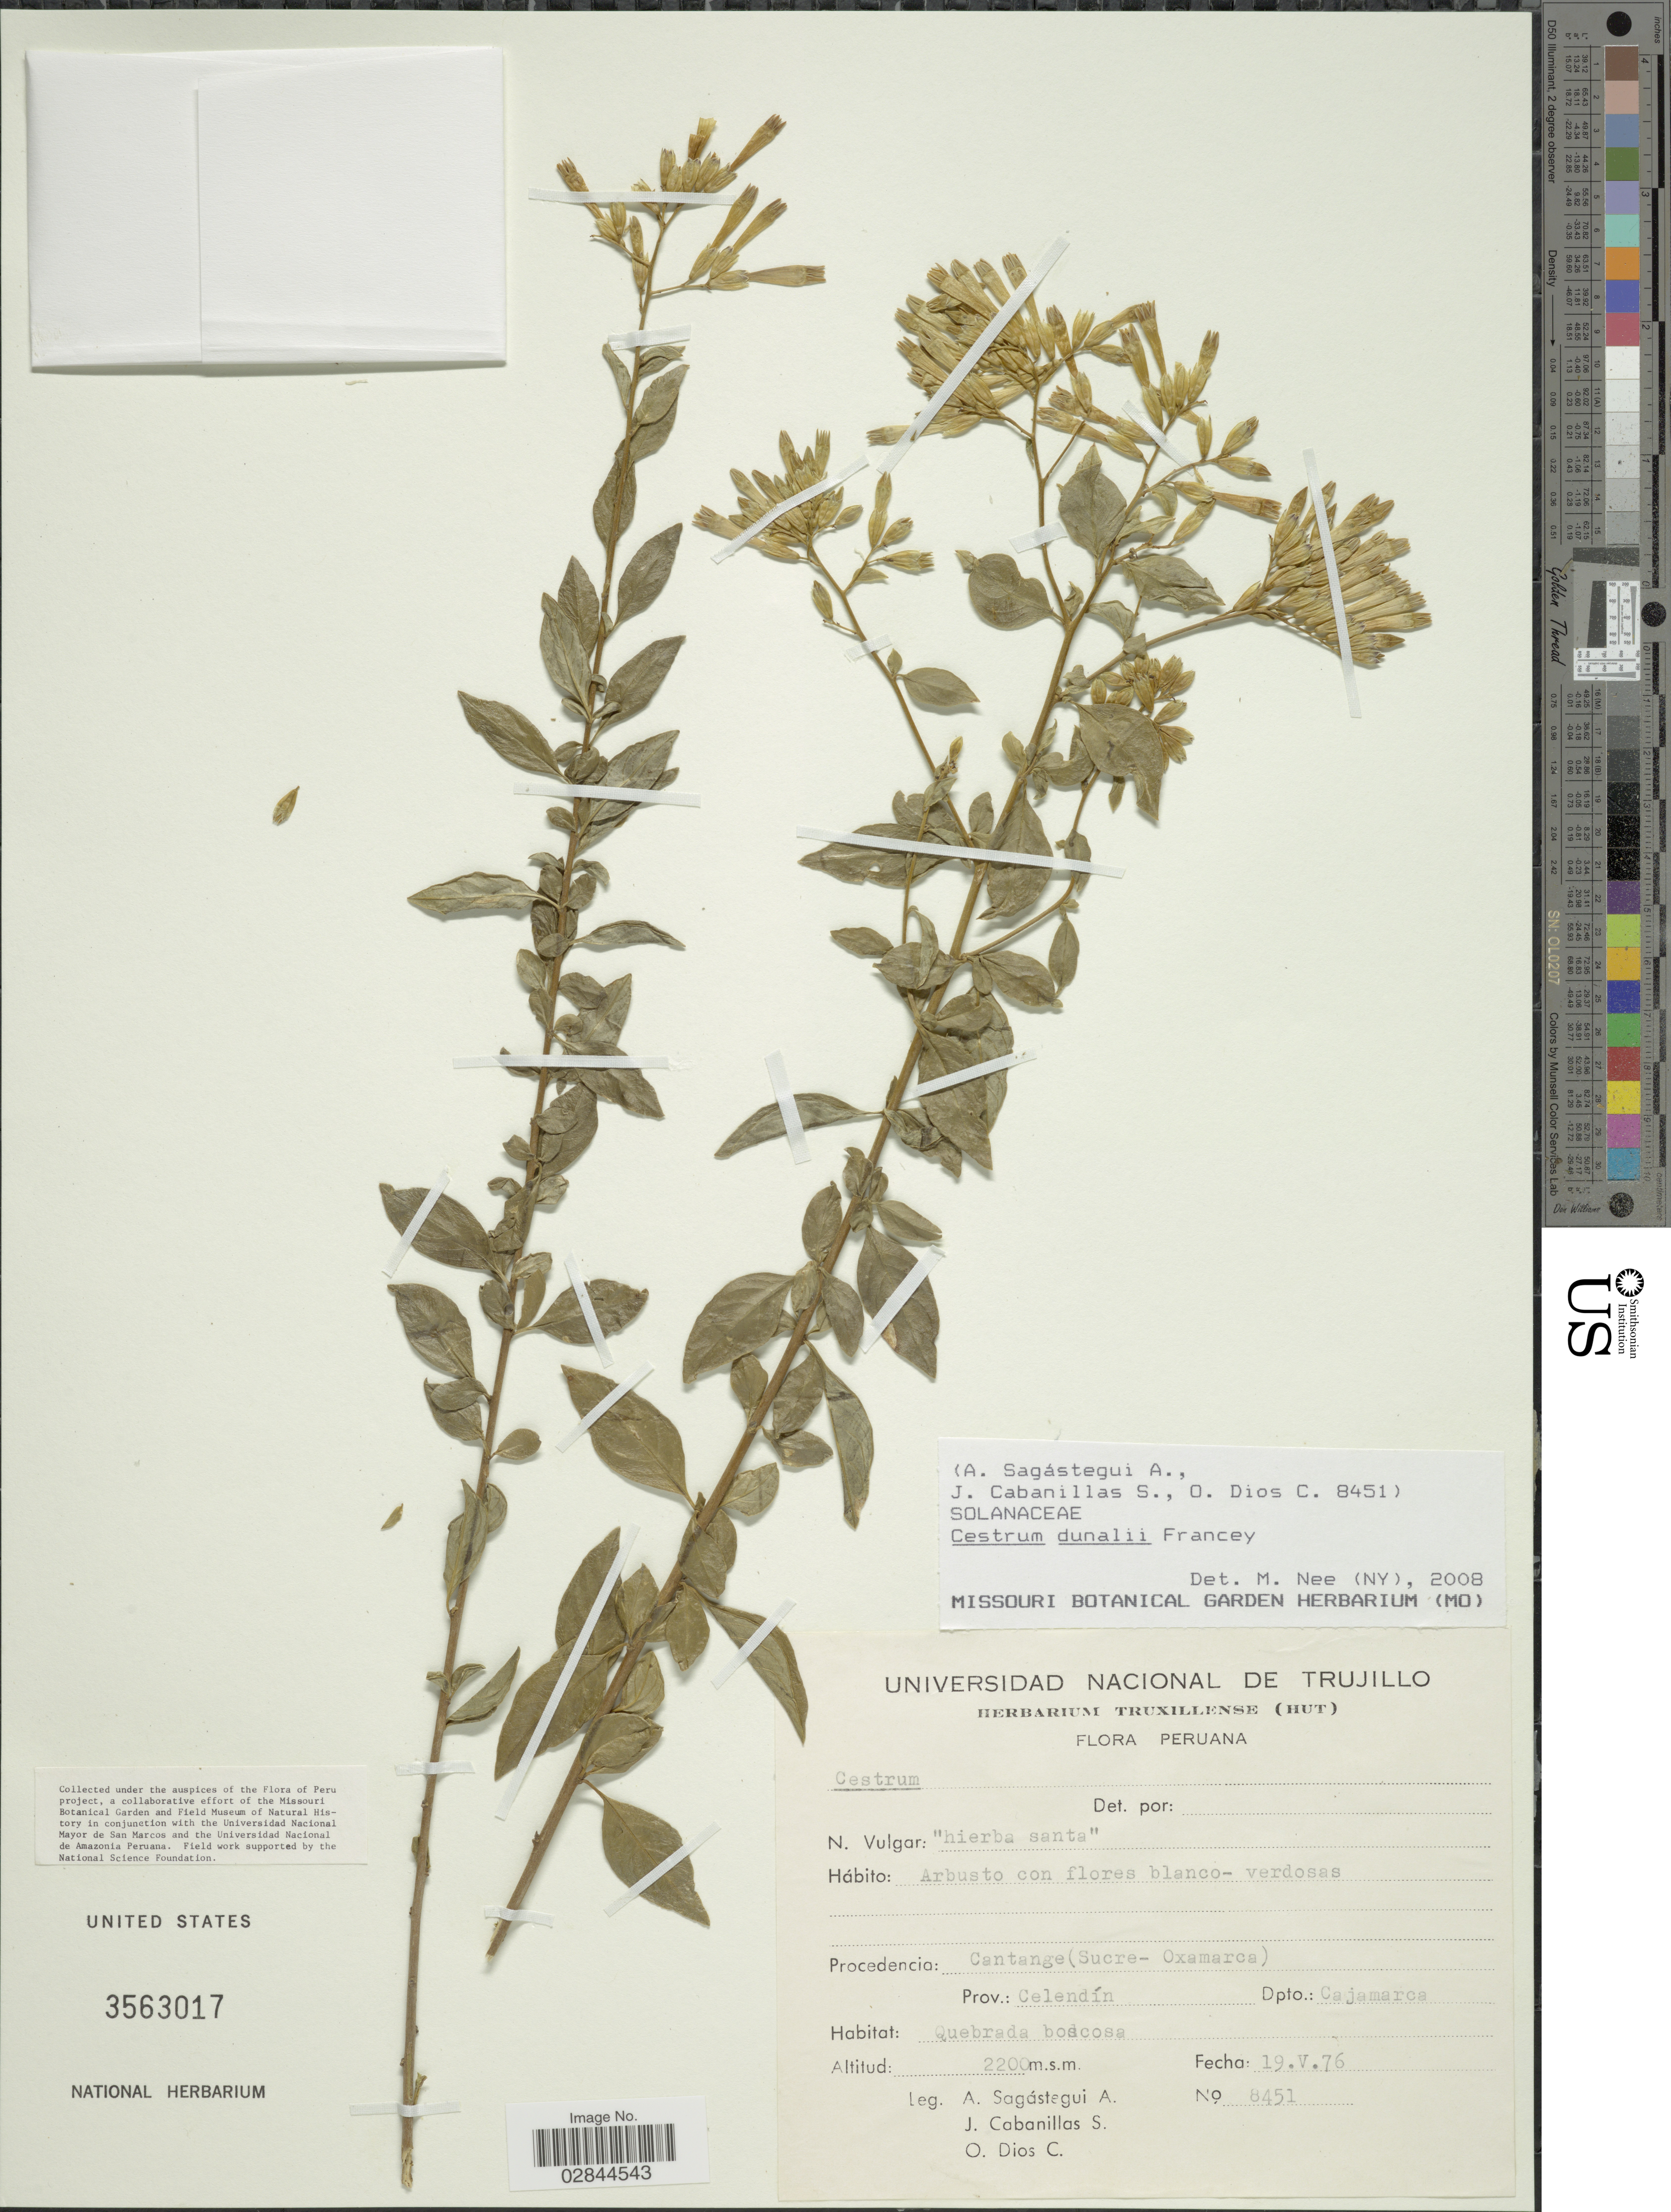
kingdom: Plantae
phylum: Tracheophyta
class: Magnoliopsida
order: Solanales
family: Solanaceae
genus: Cestrum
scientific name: Cestrum dunalii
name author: Francey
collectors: A. Sagástegui A., J. Cabanillas S. & O. Dios C.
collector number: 8451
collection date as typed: Transcribed d/m/y: 19/5/76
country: Peru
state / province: Cajamarca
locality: Procedencia: cantange (Sucre-Oxamarca). Prov.: Celendín Dpto.: Cajamarca.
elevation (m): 2200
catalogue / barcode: US 3563017